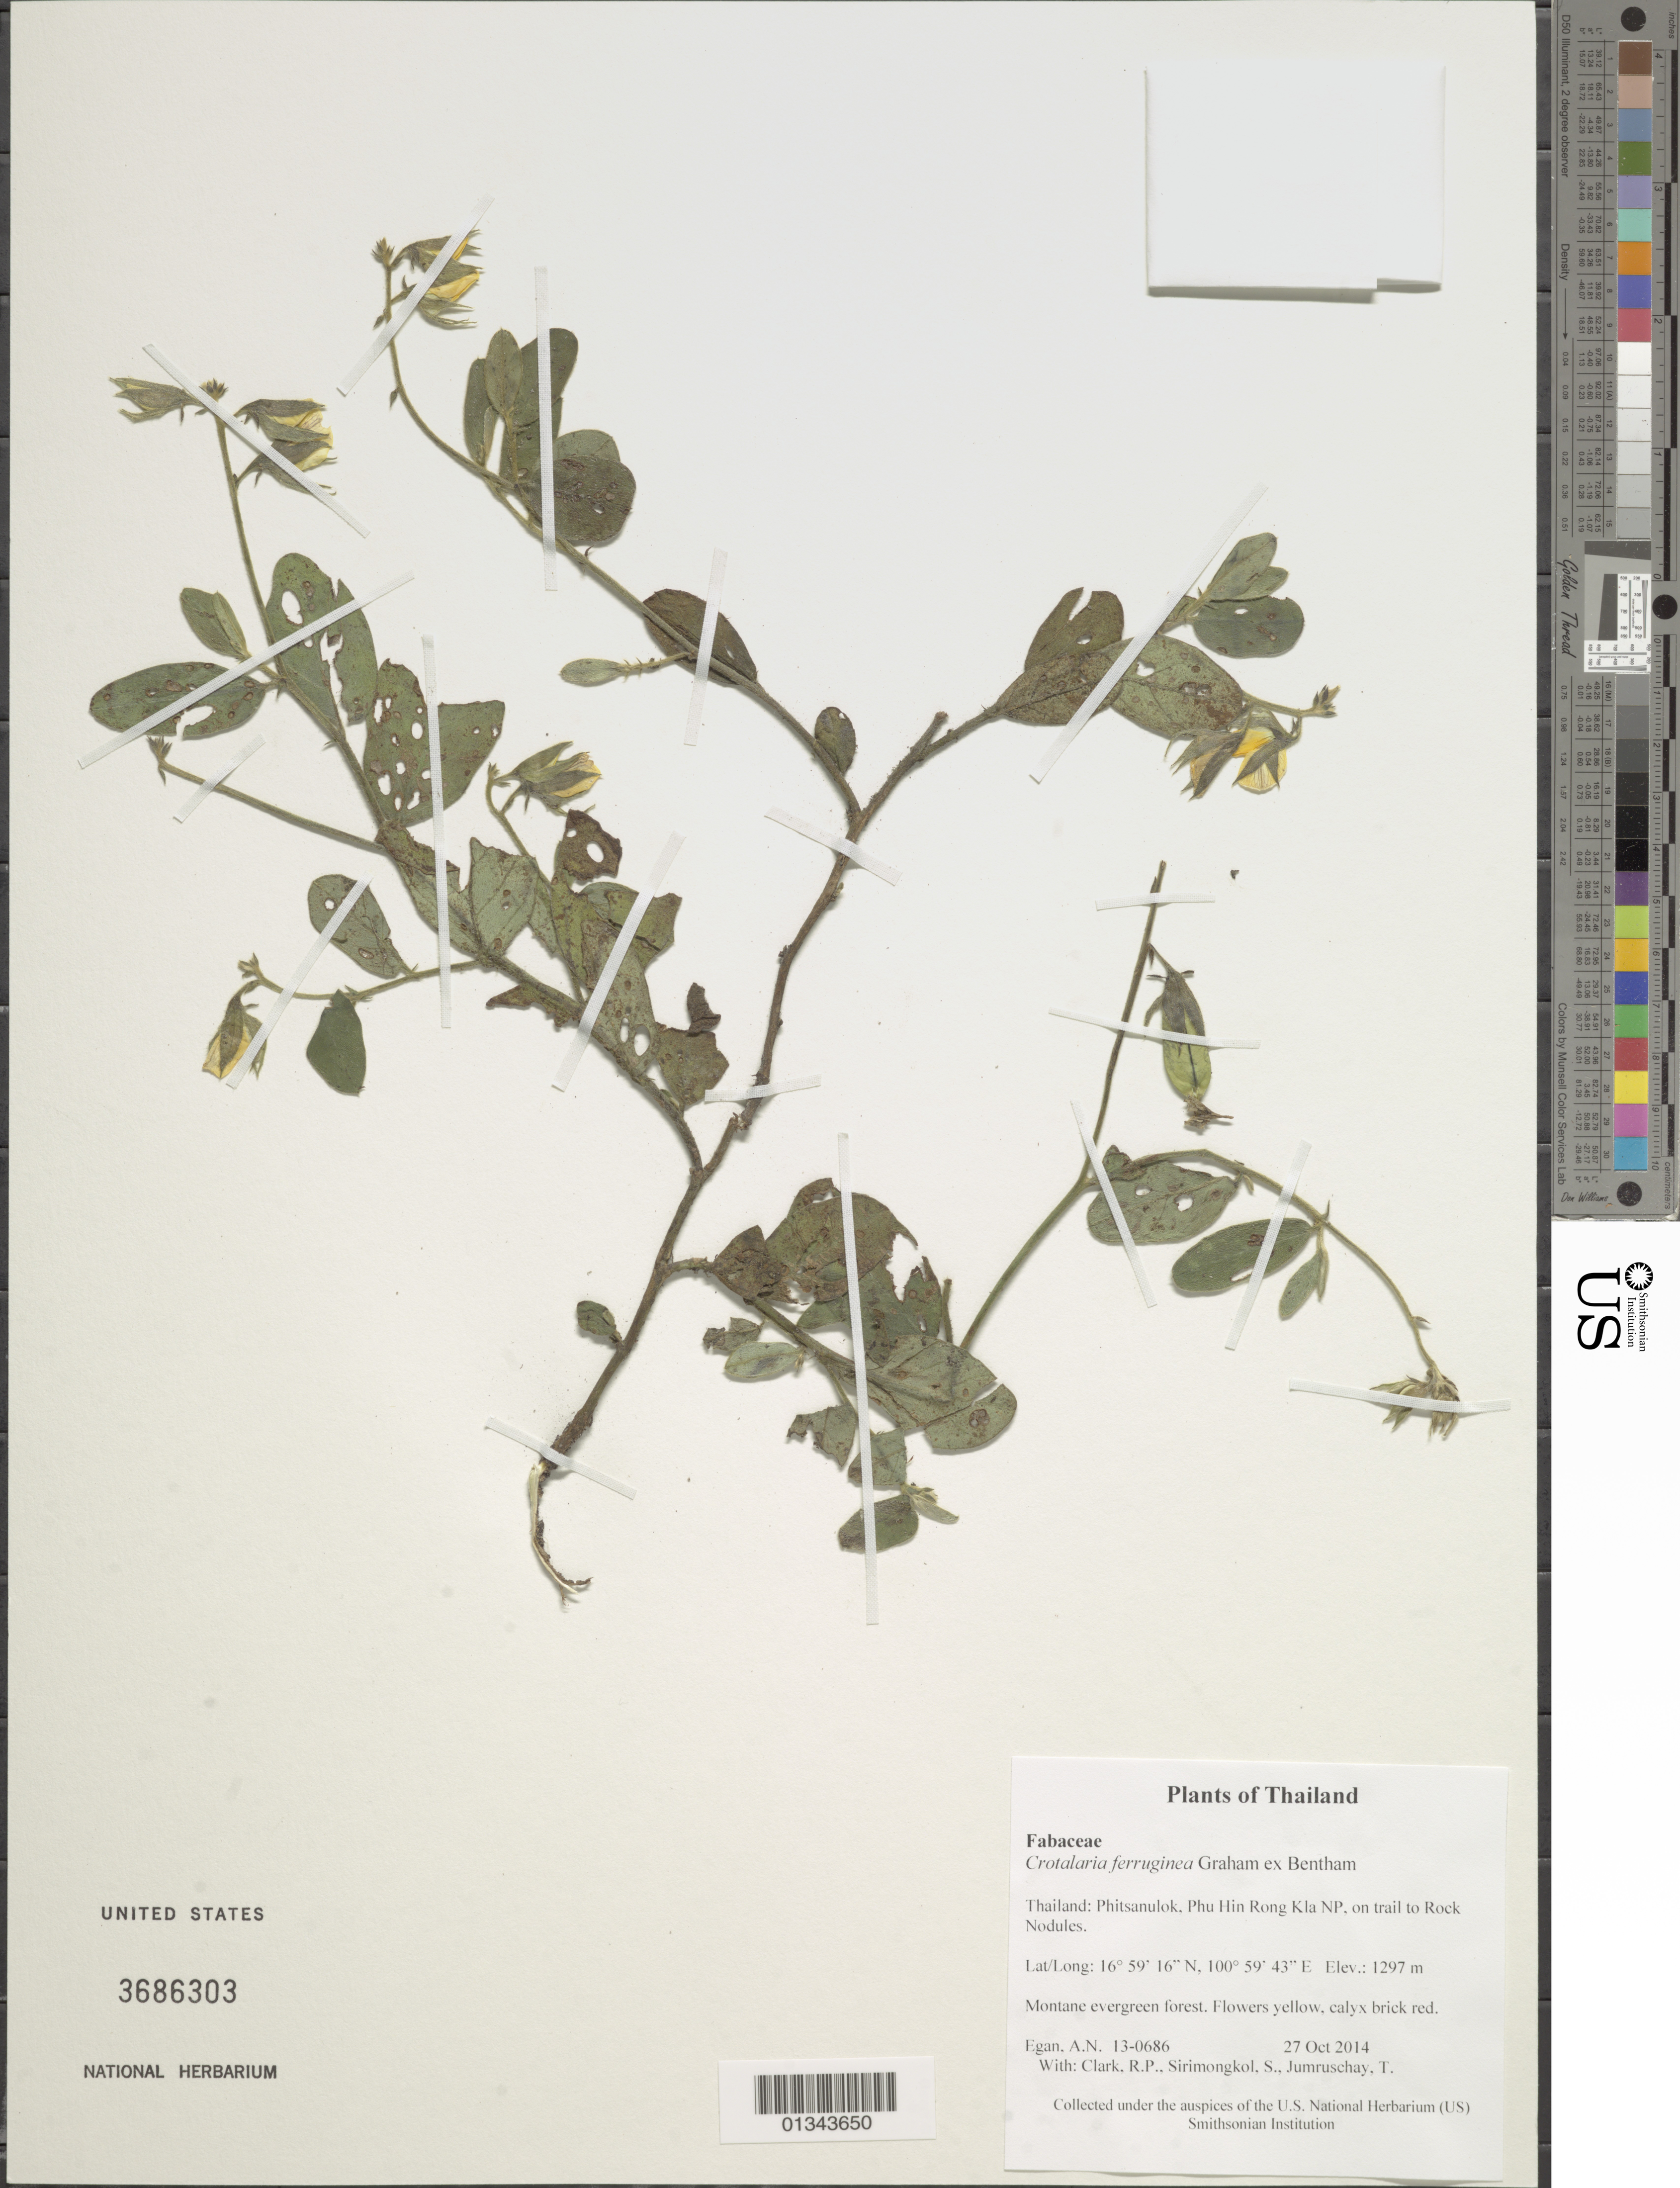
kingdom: Plantae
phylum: Tracheophyta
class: Magnoliopsida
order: Fabales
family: Fabaceae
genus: Crotalaria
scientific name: Crotalaria ferruginea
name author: Graham ex Benth.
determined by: Egan, Ashley N., (US), Smithsonian Institution - National Museum of Natural History (UNITED STATES)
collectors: A. N. Egan, R. P. Clark, S. Sirimongkol & T. Jumruschay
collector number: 13-0686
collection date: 2013-10-27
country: Thailand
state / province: Phitsanulok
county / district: Nakhon Thai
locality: Phu Hin Rong Kla NP, on trail to Rock Nodules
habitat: Montane evergreen forest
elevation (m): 1297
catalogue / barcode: US 3686303